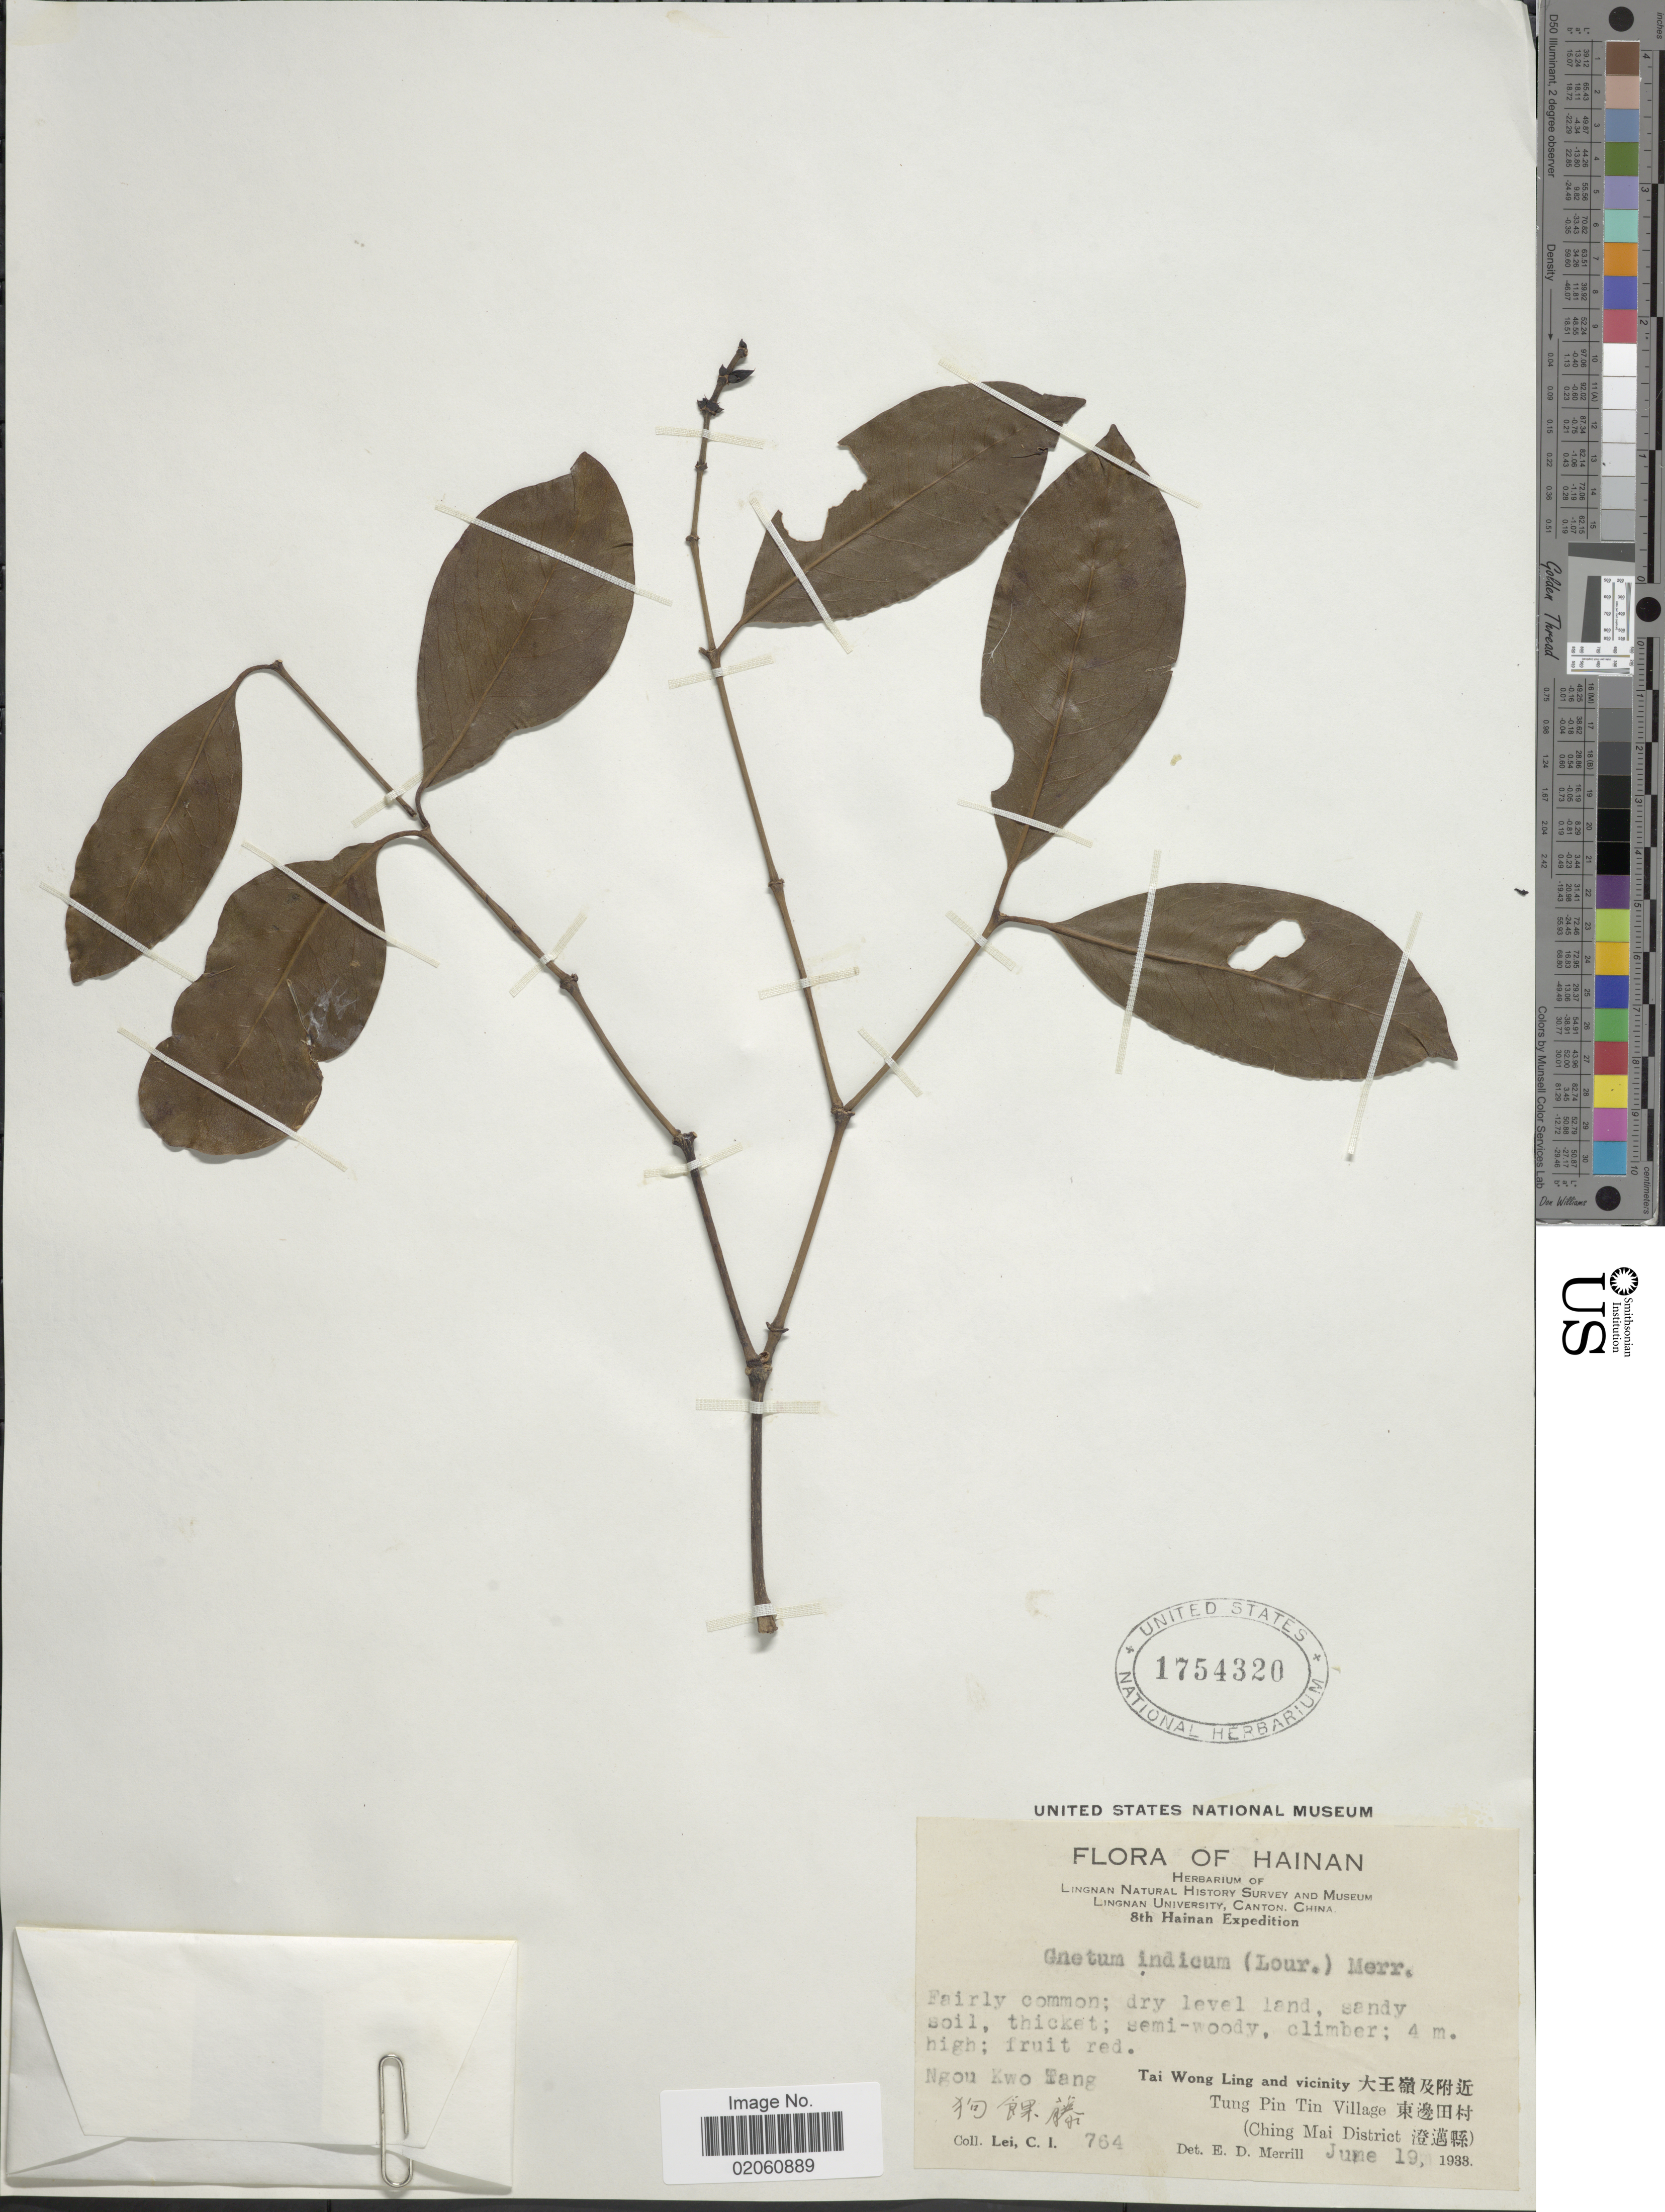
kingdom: Plantae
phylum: Tracheophyta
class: Gnetopsida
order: Gnetales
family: Gnetaceae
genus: Gnetum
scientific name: Gnetum indicum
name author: (Lour.) Merr.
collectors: C. I. Lei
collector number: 764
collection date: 1933-06-19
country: China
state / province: Hainan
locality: Tai Wong Ling and vicinity Tung Pin Tin Village (Ching Mai District)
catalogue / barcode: US 1754320